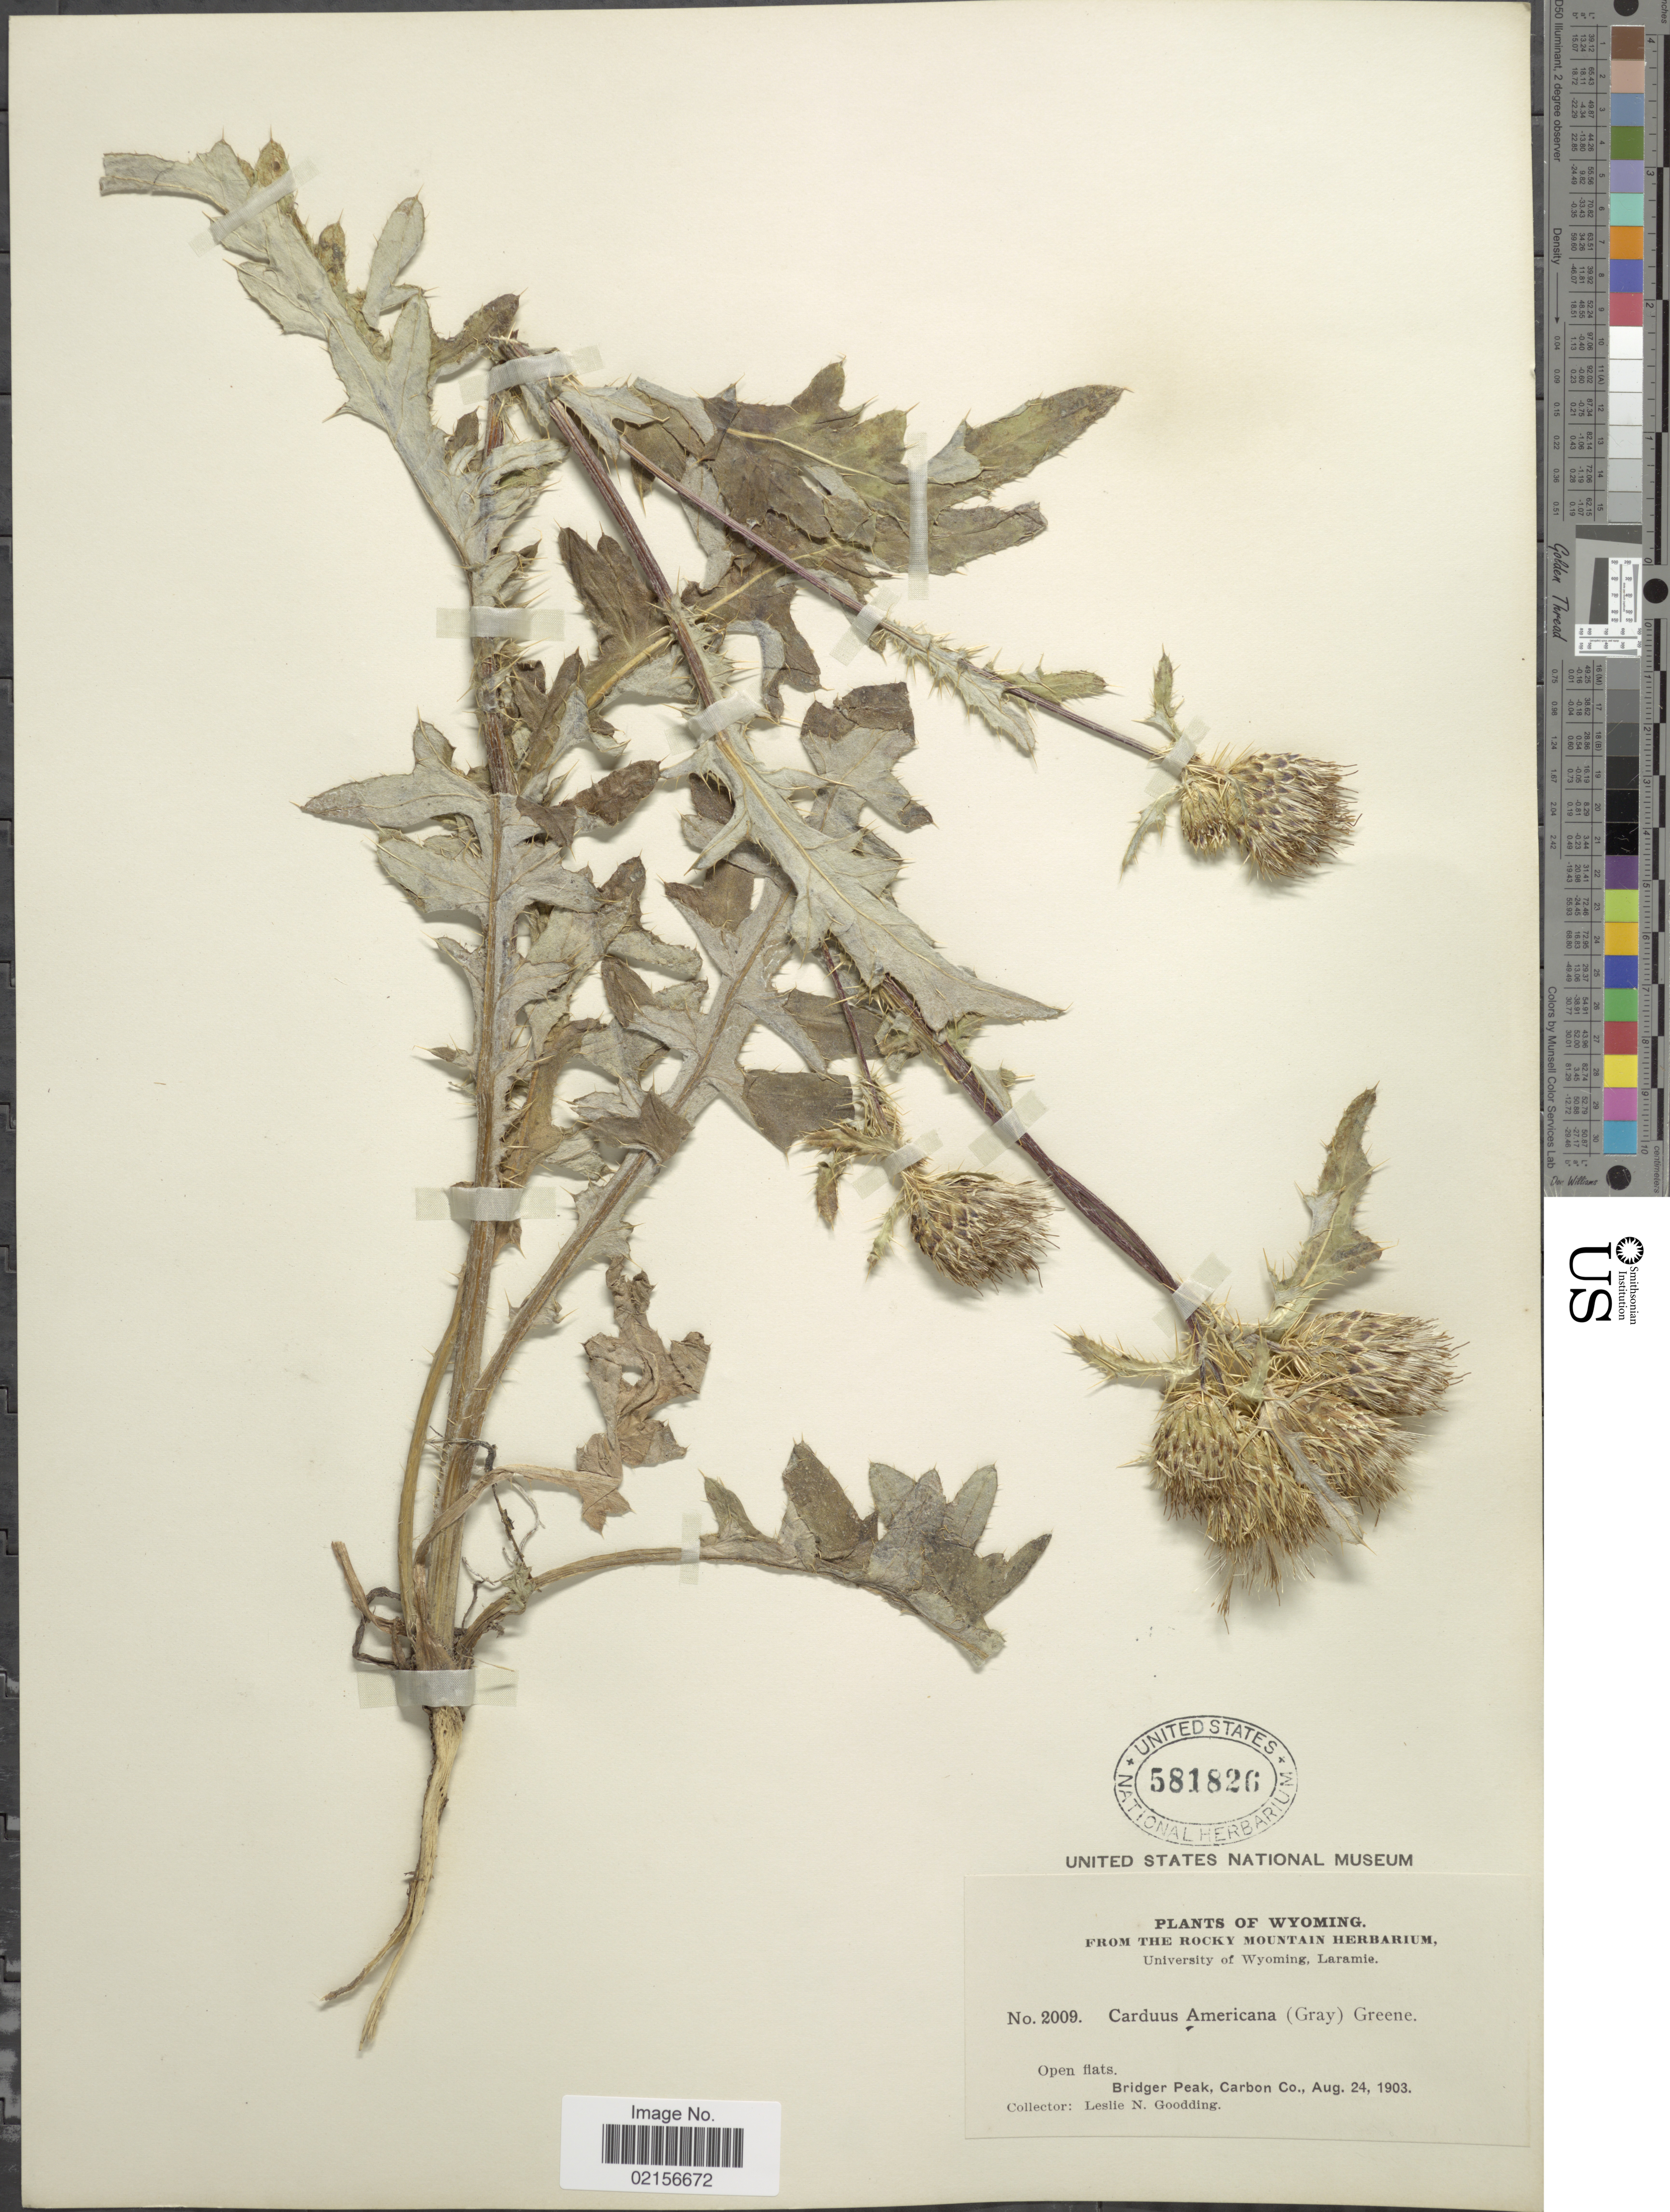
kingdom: Plantae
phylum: Tracheophyta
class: Magnoliopsida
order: Asterales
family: Asteraceae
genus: Cirsium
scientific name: Cirsium scariosum var. americanum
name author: (A. Gray) D.J. Keil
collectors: L. N. Goodding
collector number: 2009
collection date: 1903-08-24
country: United States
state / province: Wyoming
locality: Open flats. Bridger Peak, Carbon Co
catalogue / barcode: US 581826